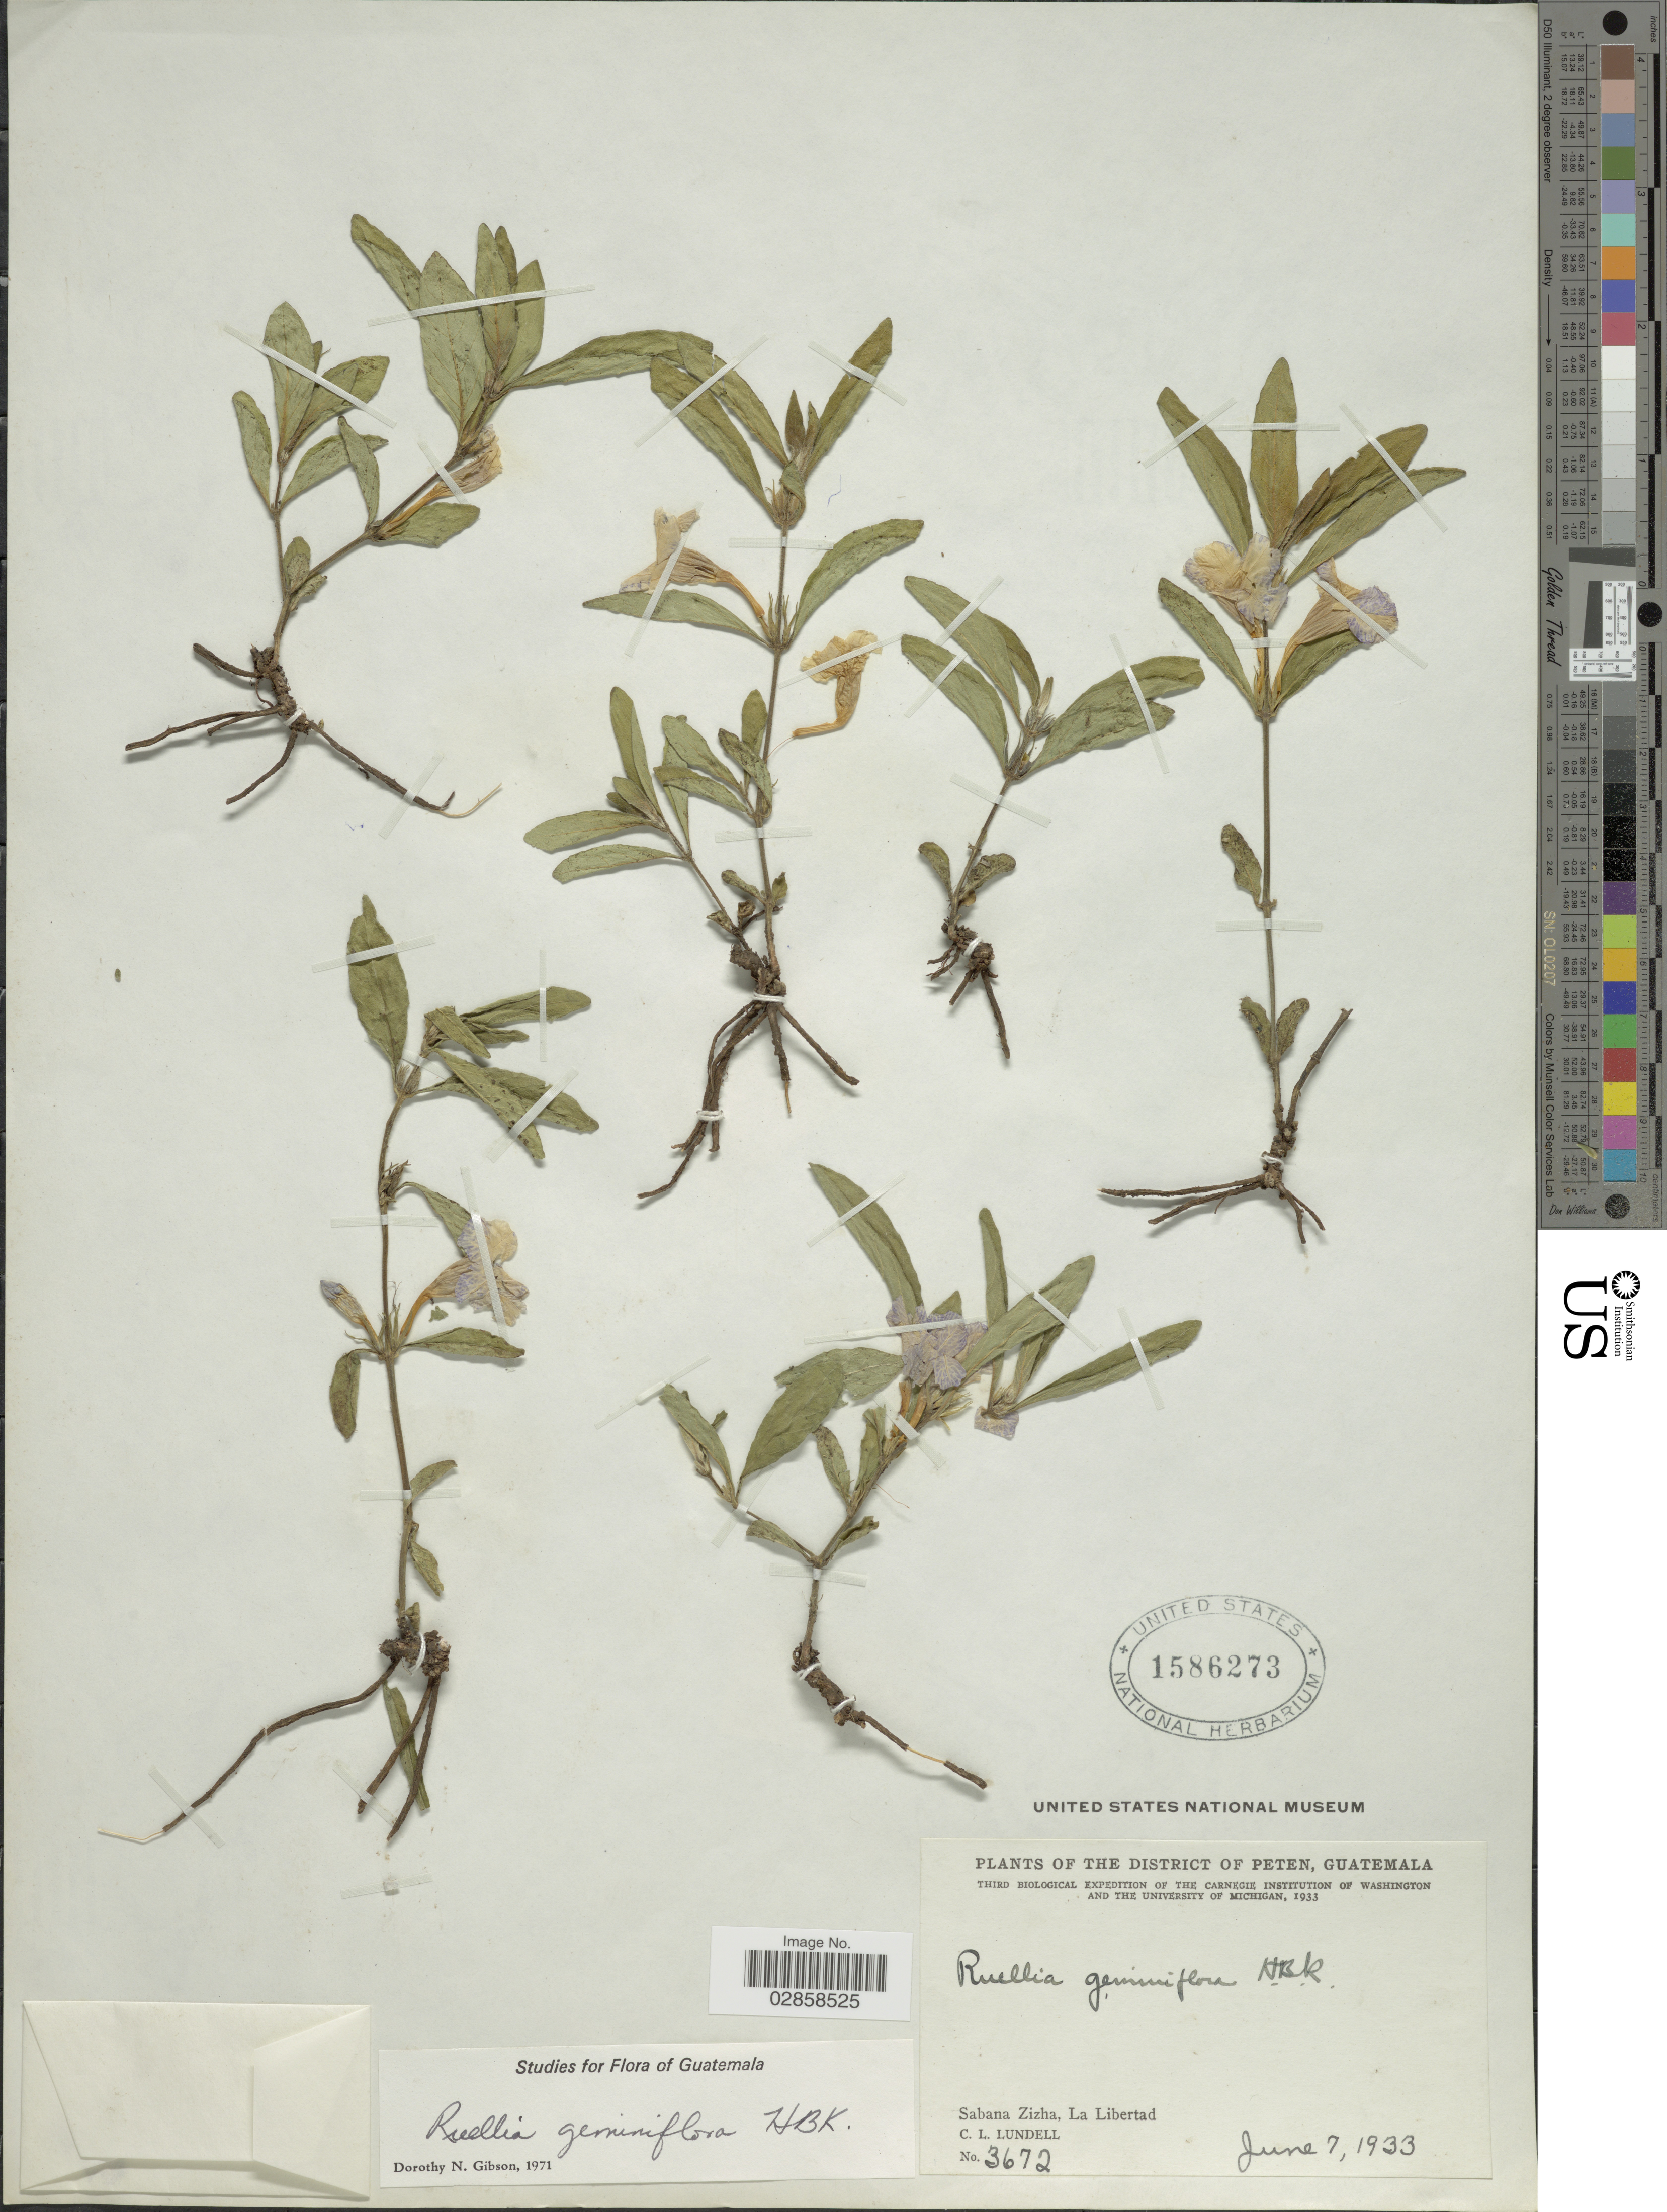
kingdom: Plantae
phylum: Tracheophyta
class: Magnoliopsida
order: Lamiales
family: Acanthaceae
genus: Ruellia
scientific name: Ruellia geminiflora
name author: Kunth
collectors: C. L. Lundell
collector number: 3672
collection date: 1933-06-07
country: Guatemala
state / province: El Petén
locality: The District of Peten. Sabana Zizha, La Libertad.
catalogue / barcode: US 1586273